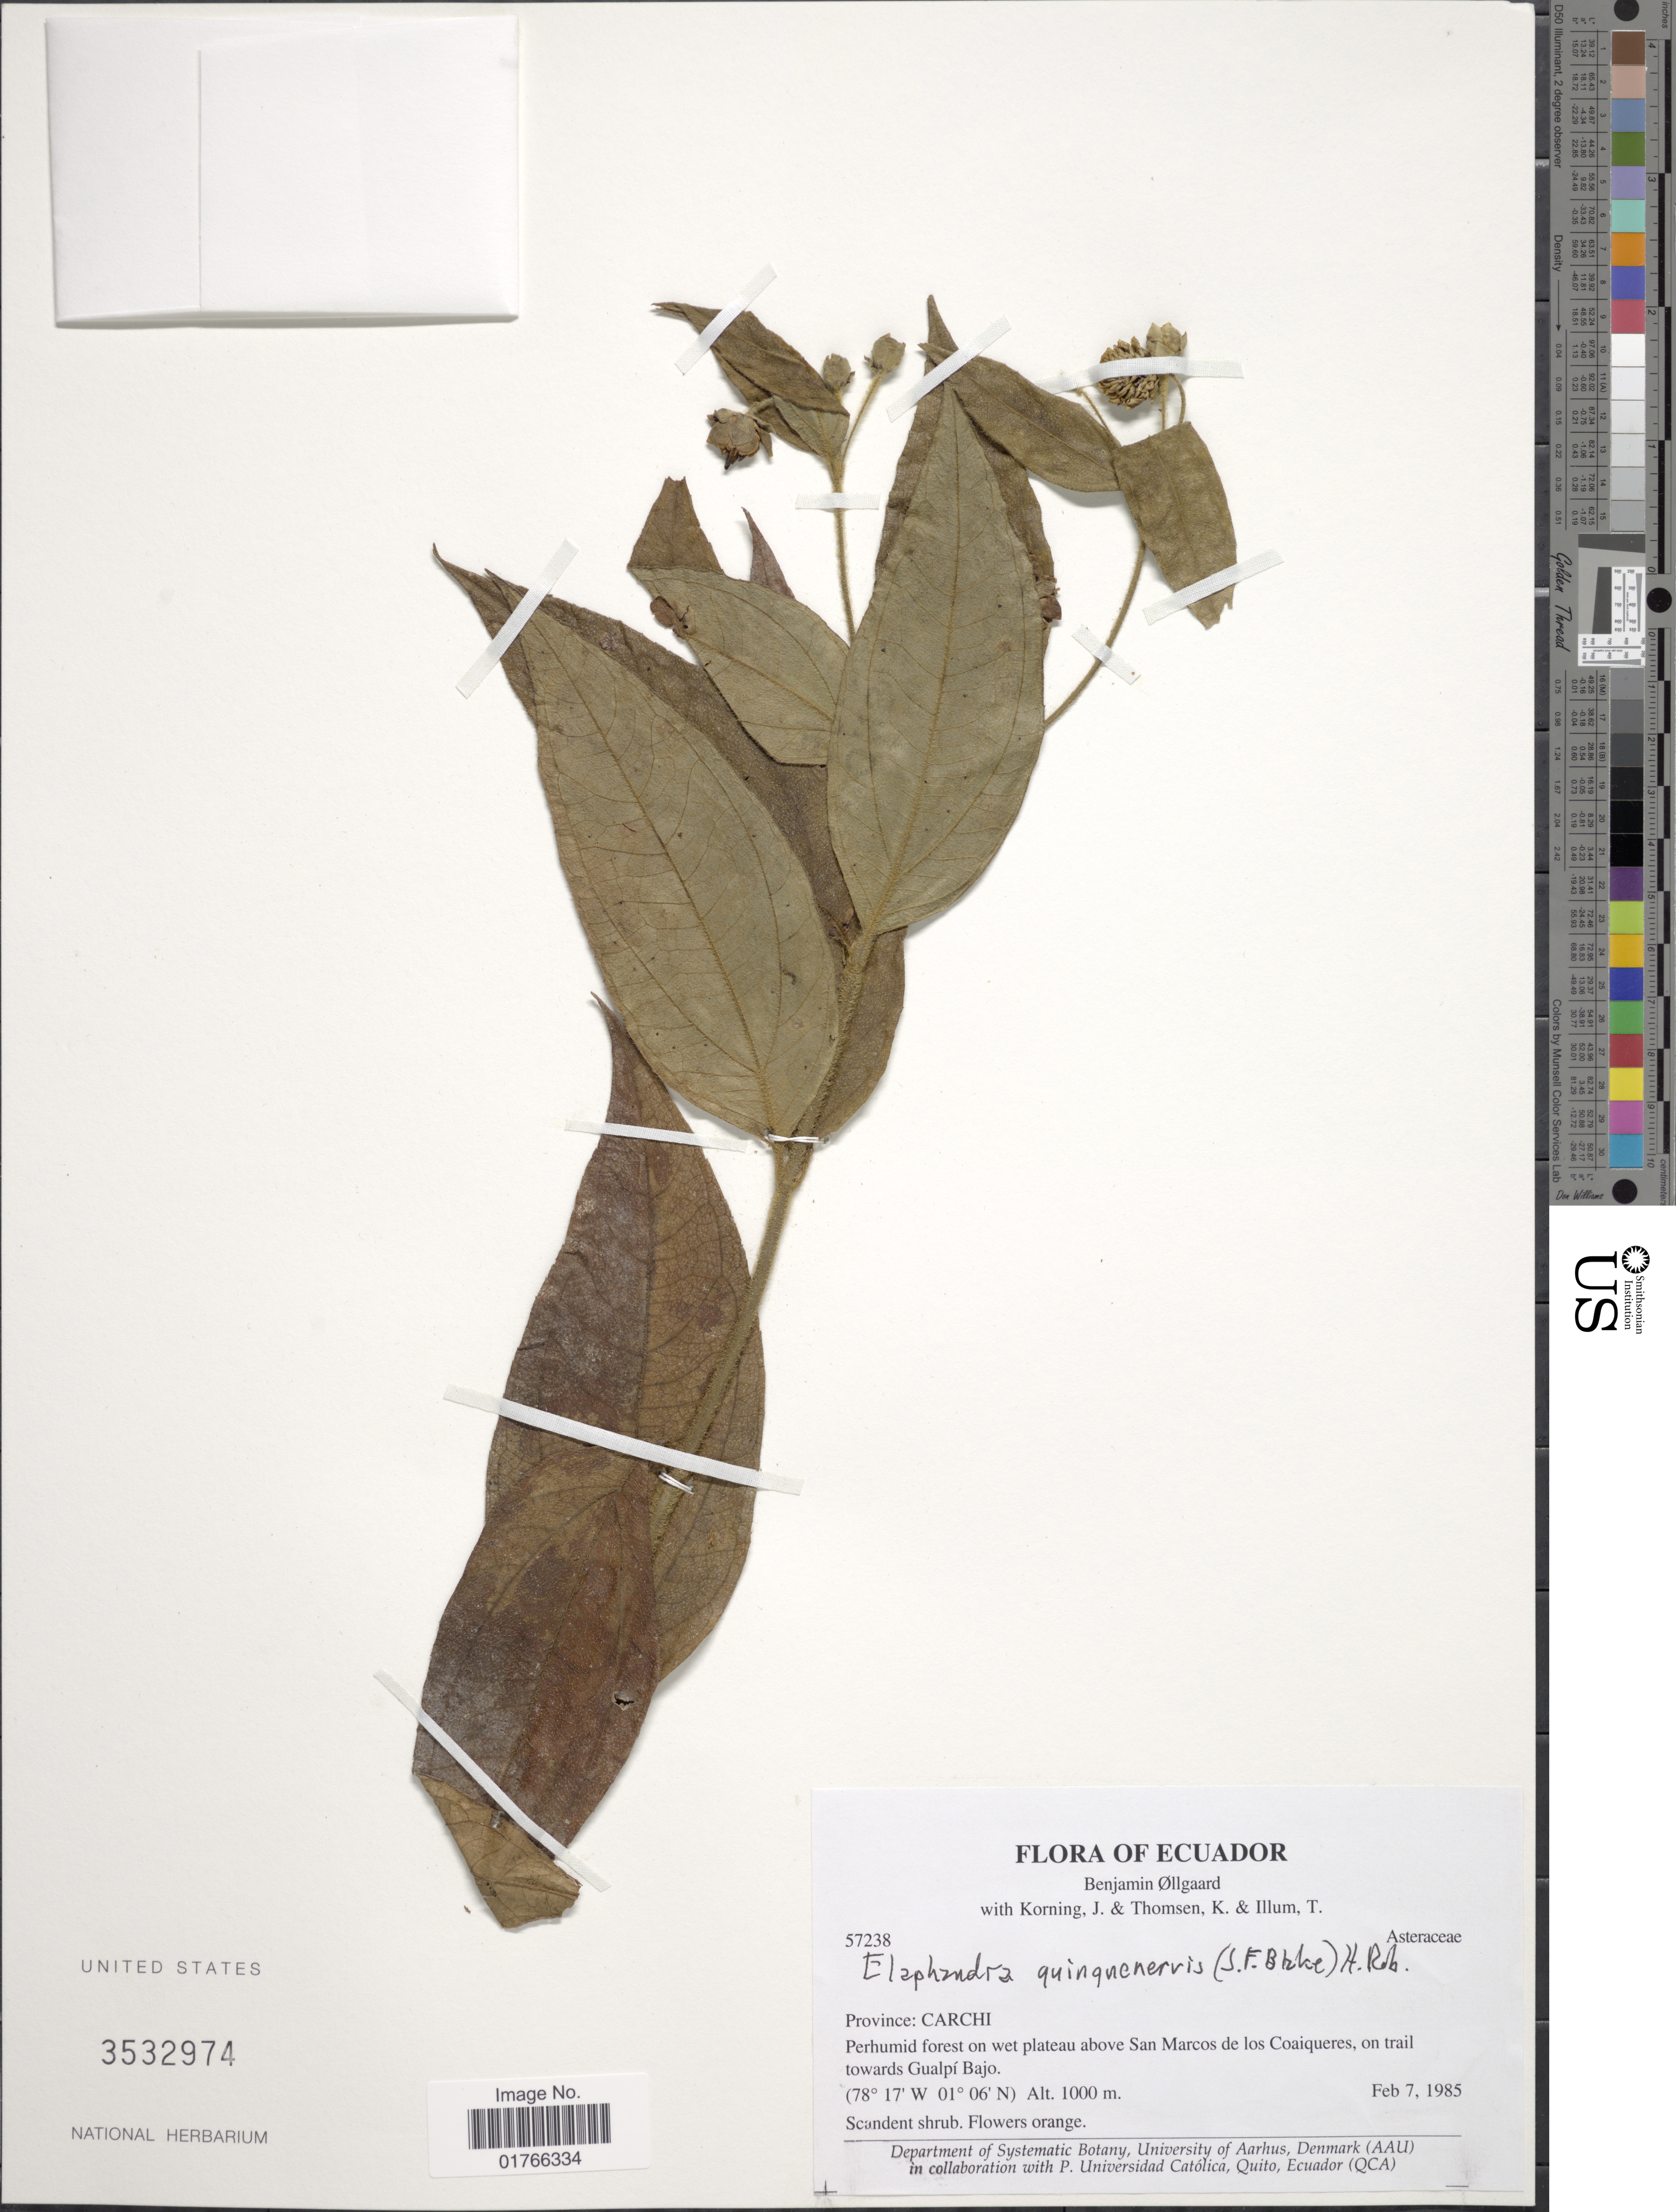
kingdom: Plantae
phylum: Tracheophyta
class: Magnoliopsida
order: Asterales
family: Asteraceae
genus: Elaphandra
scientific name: Elaphandra lehmannii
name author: (Hieron.) Pruski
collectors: B. Øllgaard, J. Korning, K. Thomsen & T. Illum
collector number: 57238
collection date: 1985-02-07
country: Ecuador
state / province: Carchi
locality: Above San Marcos de los Coaiqueres, on trail towards Gualpi Bajo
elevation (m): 1000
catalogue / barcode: US 3532974